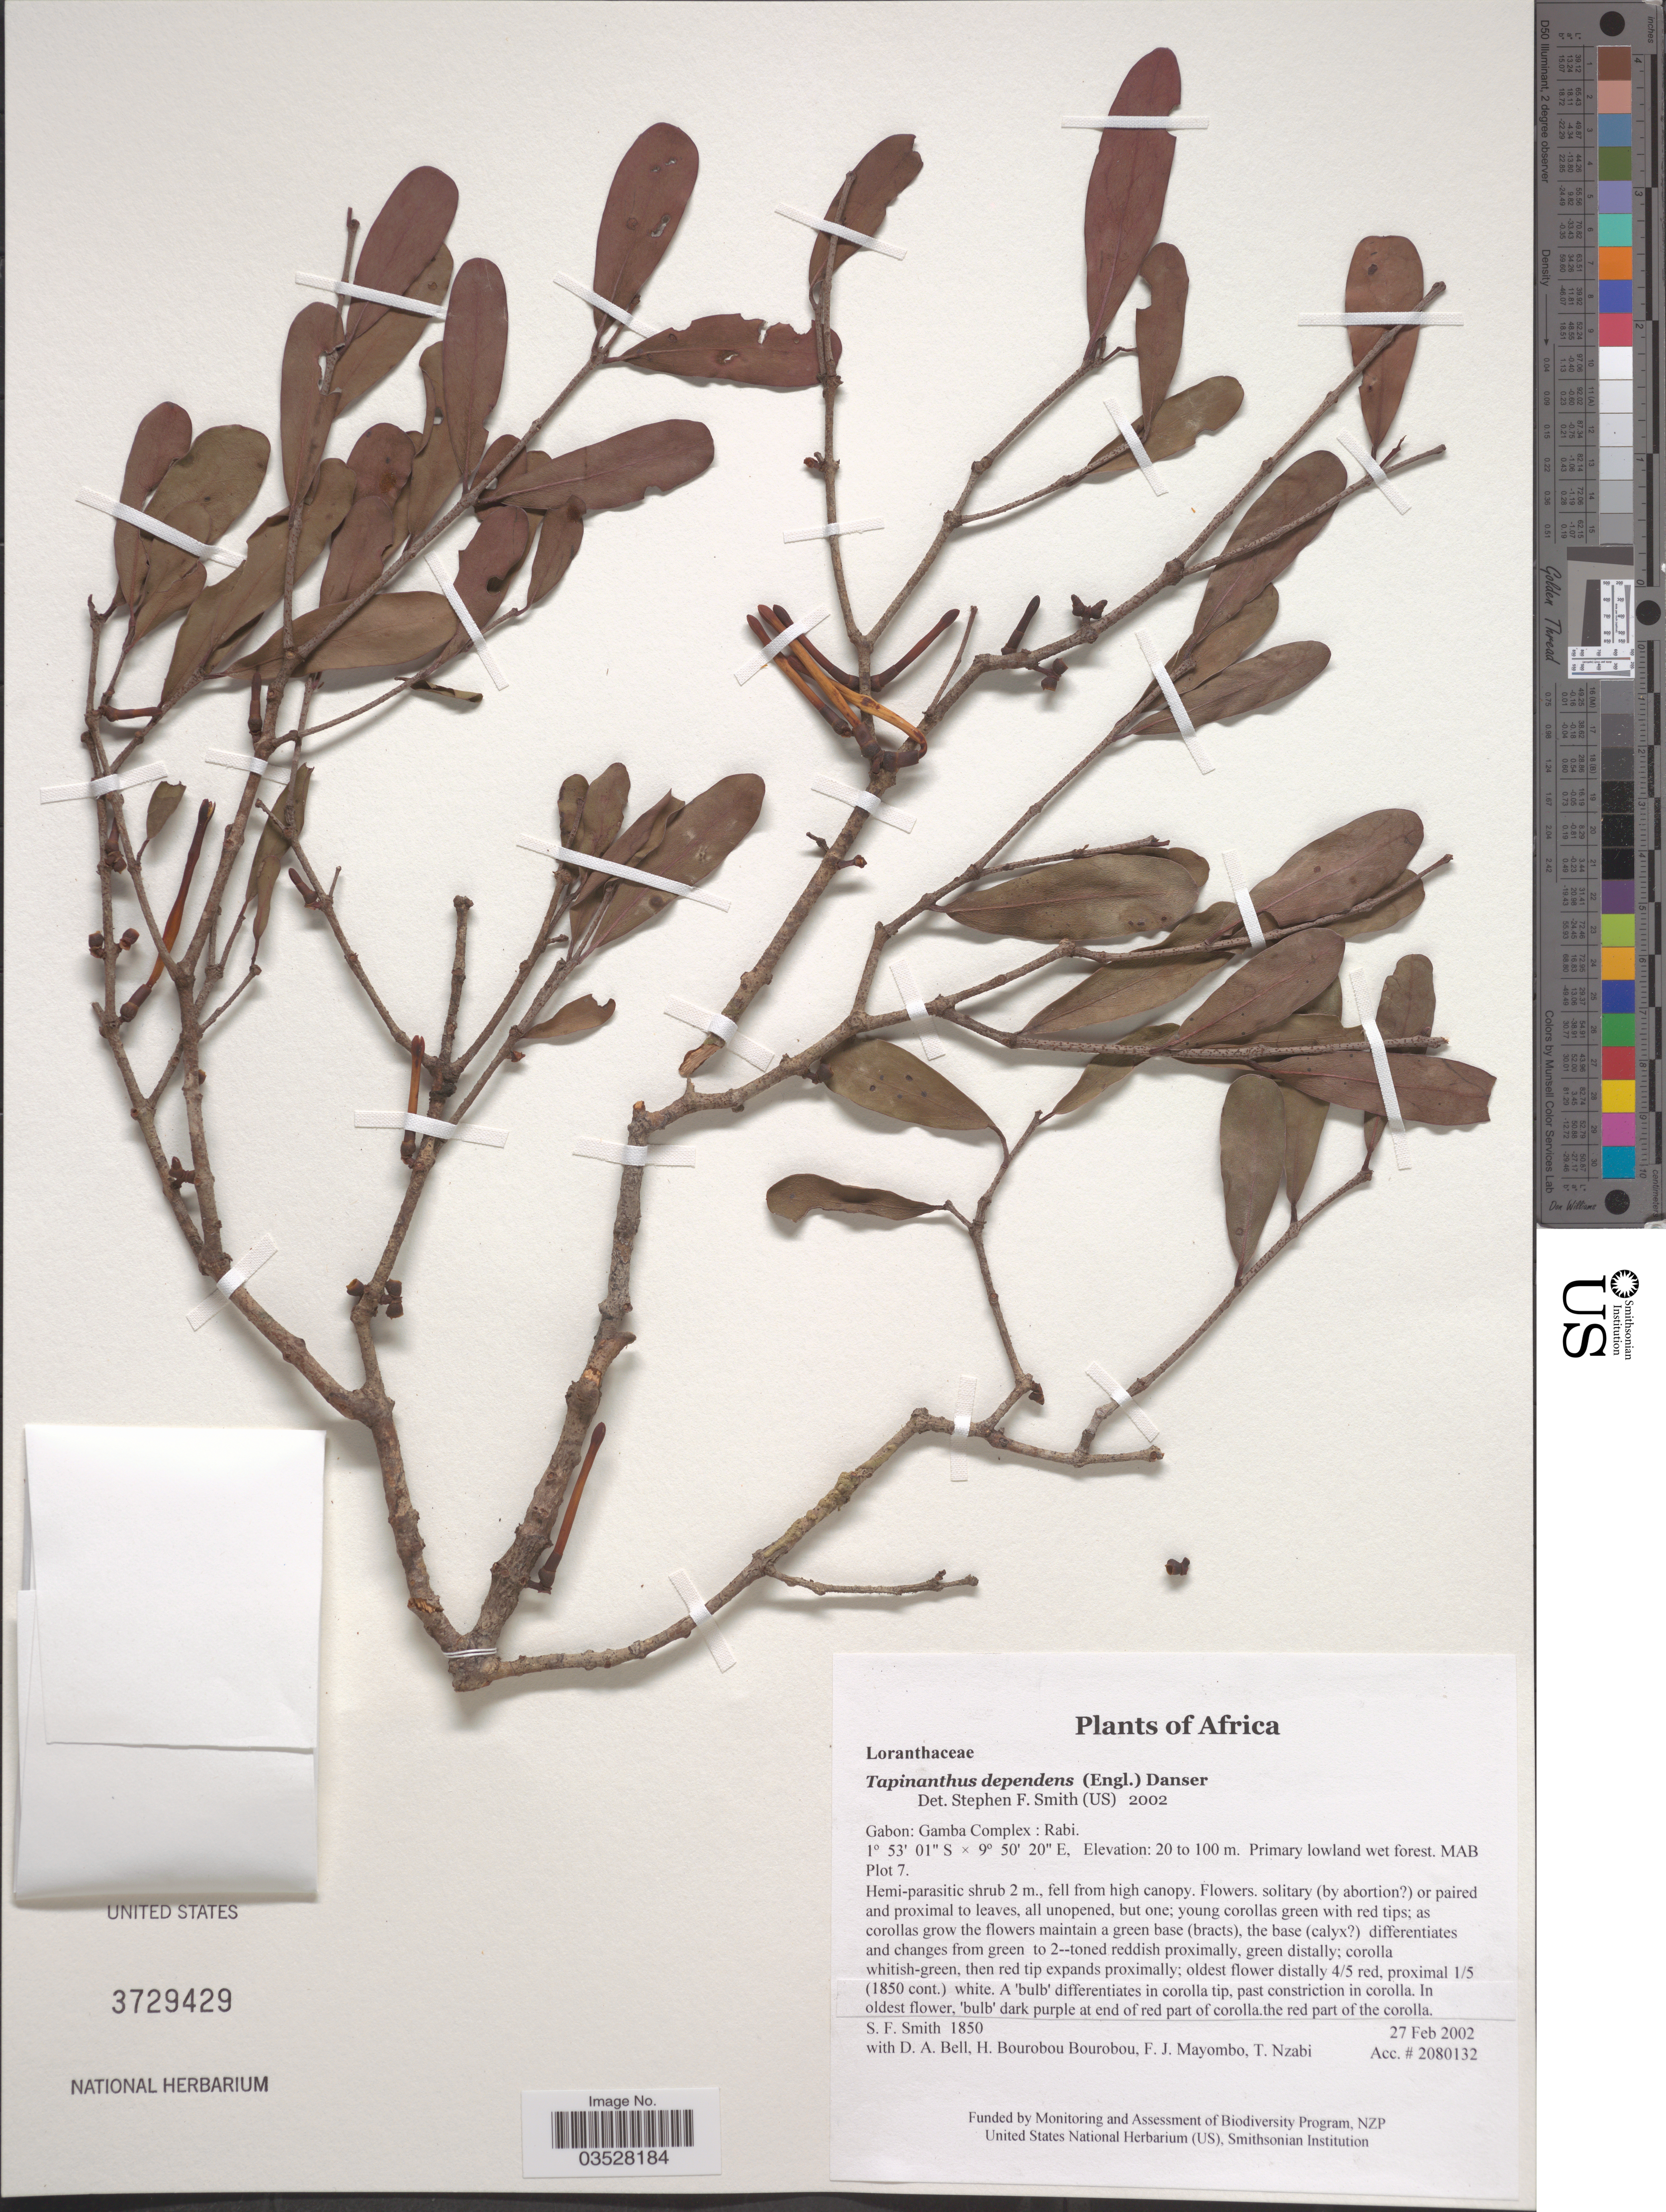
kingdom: Plantae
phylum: Tracheophyta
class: Magnoliopsida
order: Santalales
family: Loranthaceae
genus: Tapinanthus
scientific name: Tapinanthus dependens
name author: (Engl.) Danser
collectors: S.F. Smith, D. A. Bell, H. Bourobou Bourobou & F. J. Mayombo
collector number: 1850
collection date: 2002-02-27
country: Gabon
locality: Gamba Complex: Rabi. MAB pot 7.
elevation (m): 20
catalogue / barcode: US 3729429